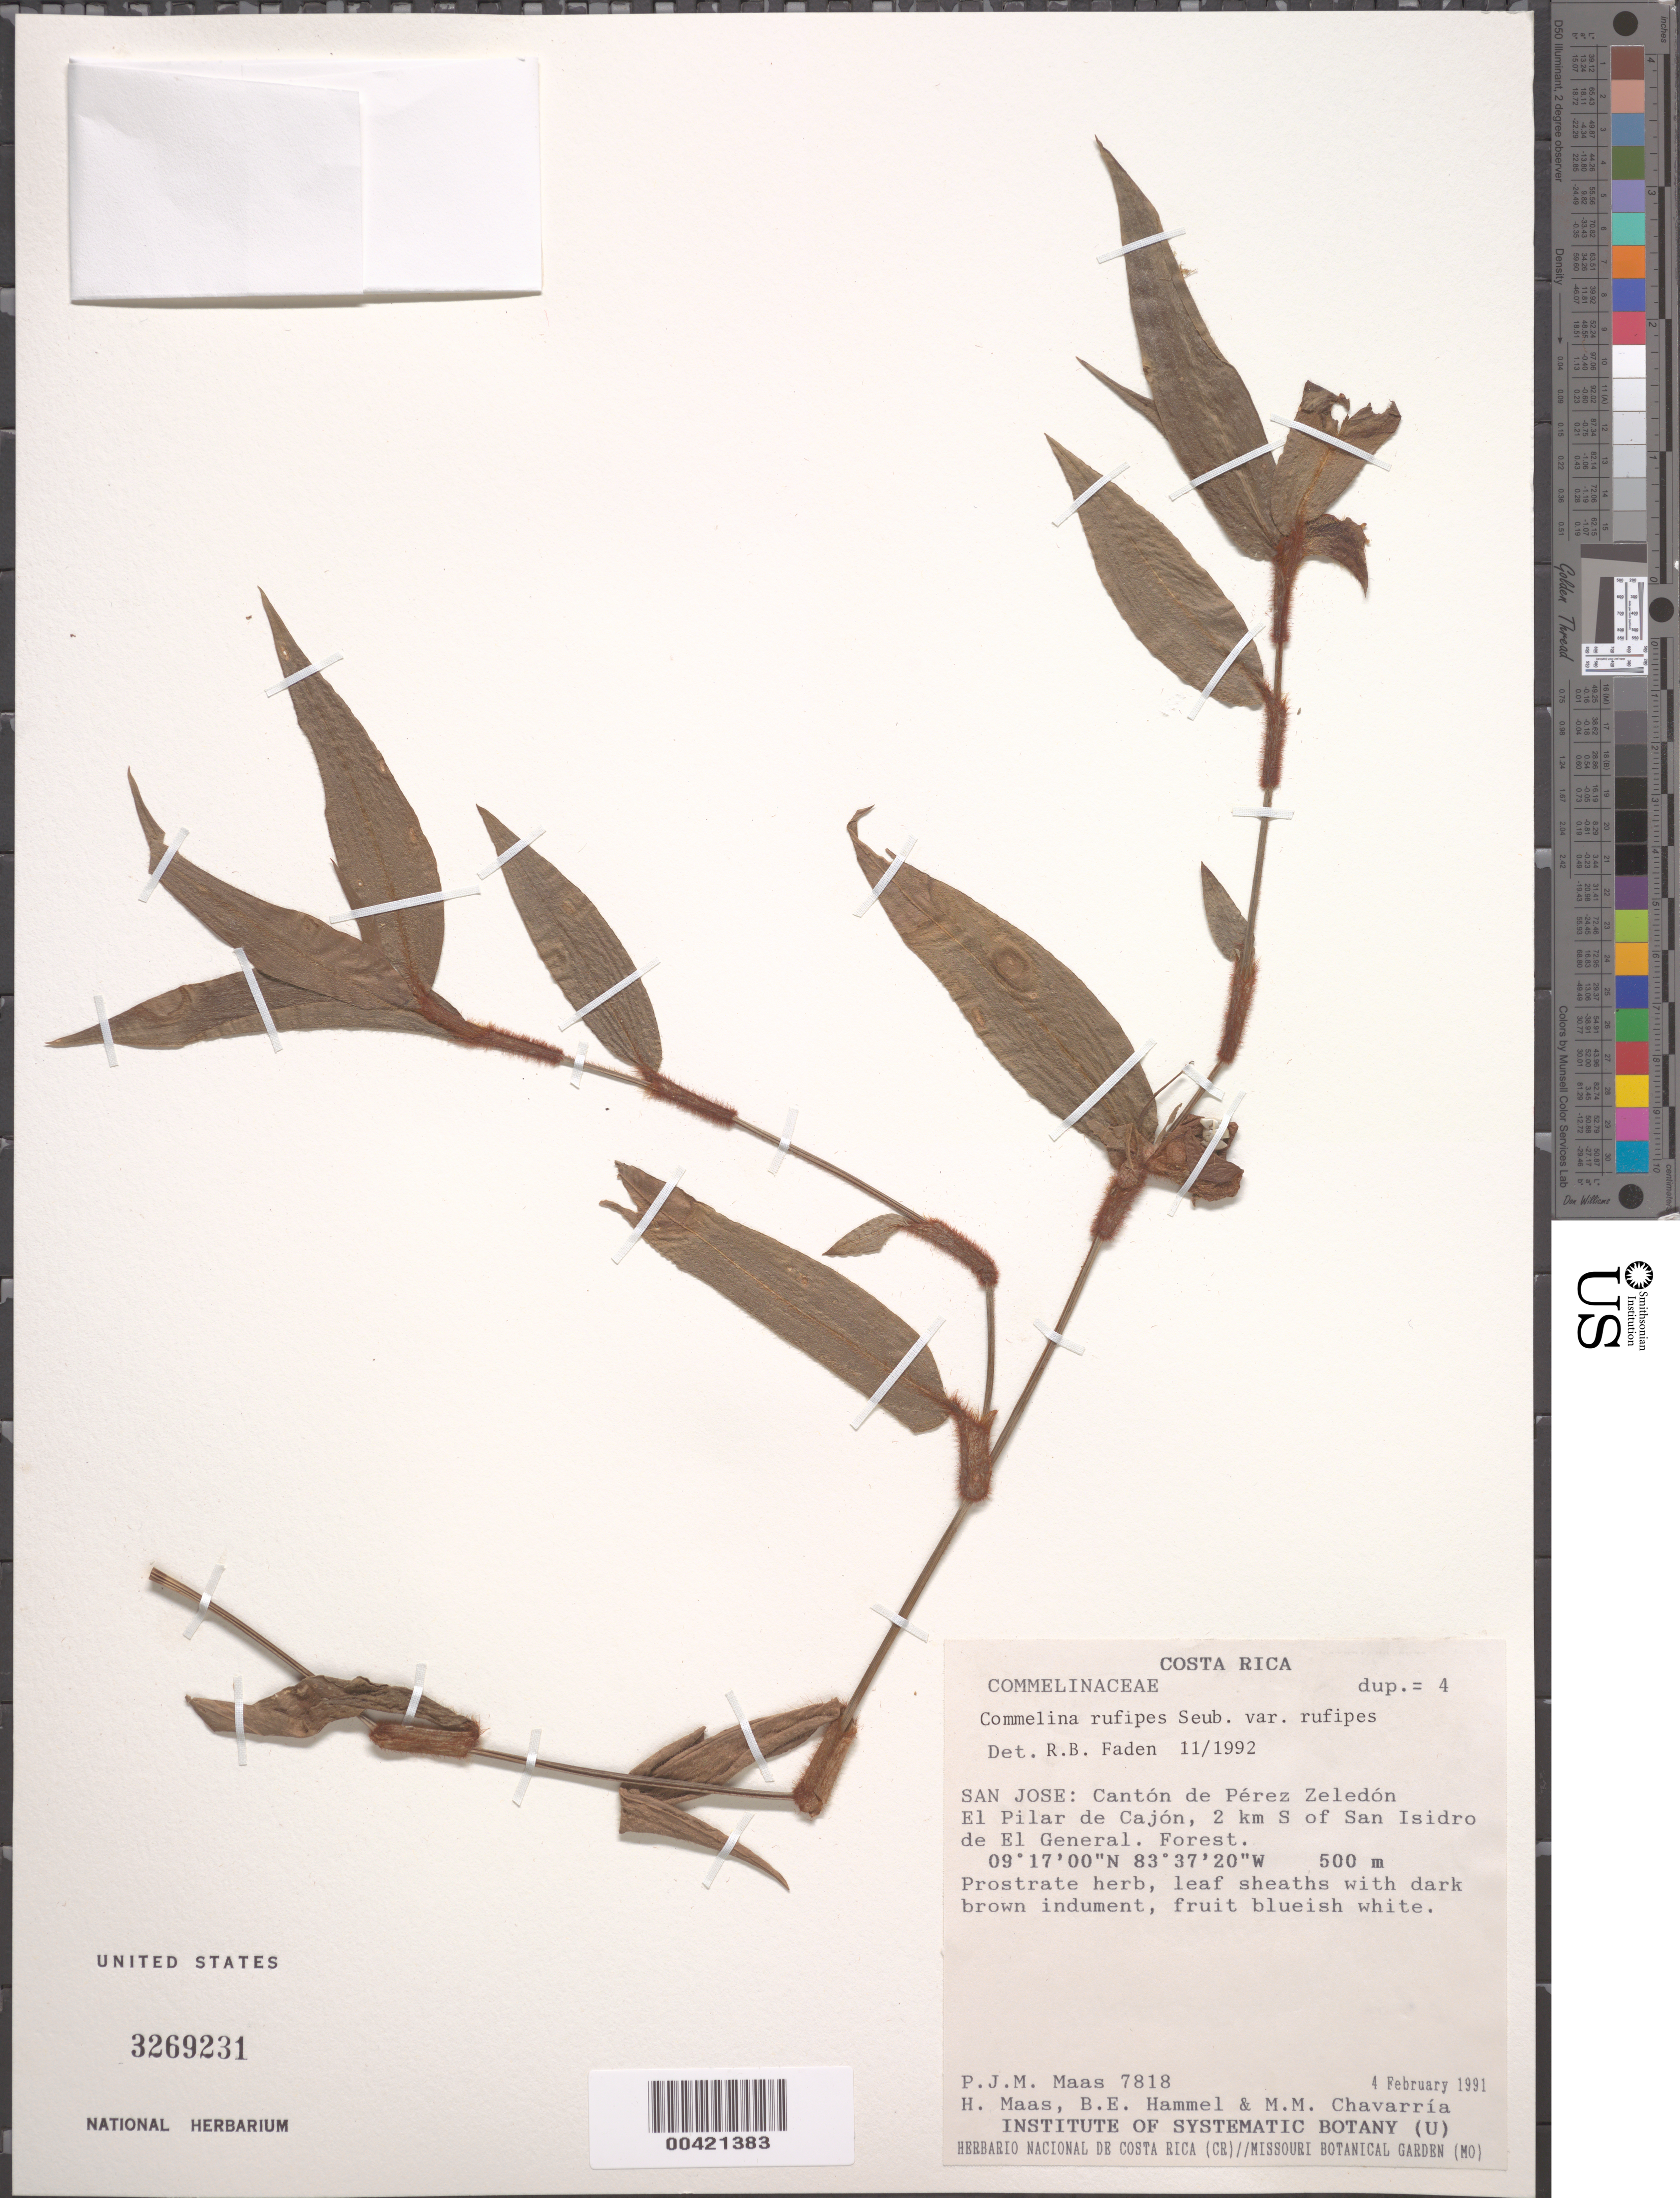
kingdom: Plantae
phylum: Tracheophyta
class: Liliopsida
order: Commelinales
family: Commelinaceae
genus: Commelina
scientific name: Commelina rufipes var. rufipes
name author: Seub.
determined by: Faden, Robert B., (US), Smithsonian Institution - National Museum of Natural History (UNITED STATES)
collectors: P. Maas, H. Maas van de Kamer, B. Hammel & M. Chavarria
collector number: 7818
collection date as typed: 04 Feb 1991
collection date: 1991-02-04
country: Costa Rica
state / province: San José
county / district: Pérez Zeledón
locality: Canton de perez zeledon el pilar de cajon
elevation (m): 500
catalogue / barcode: US 3269231